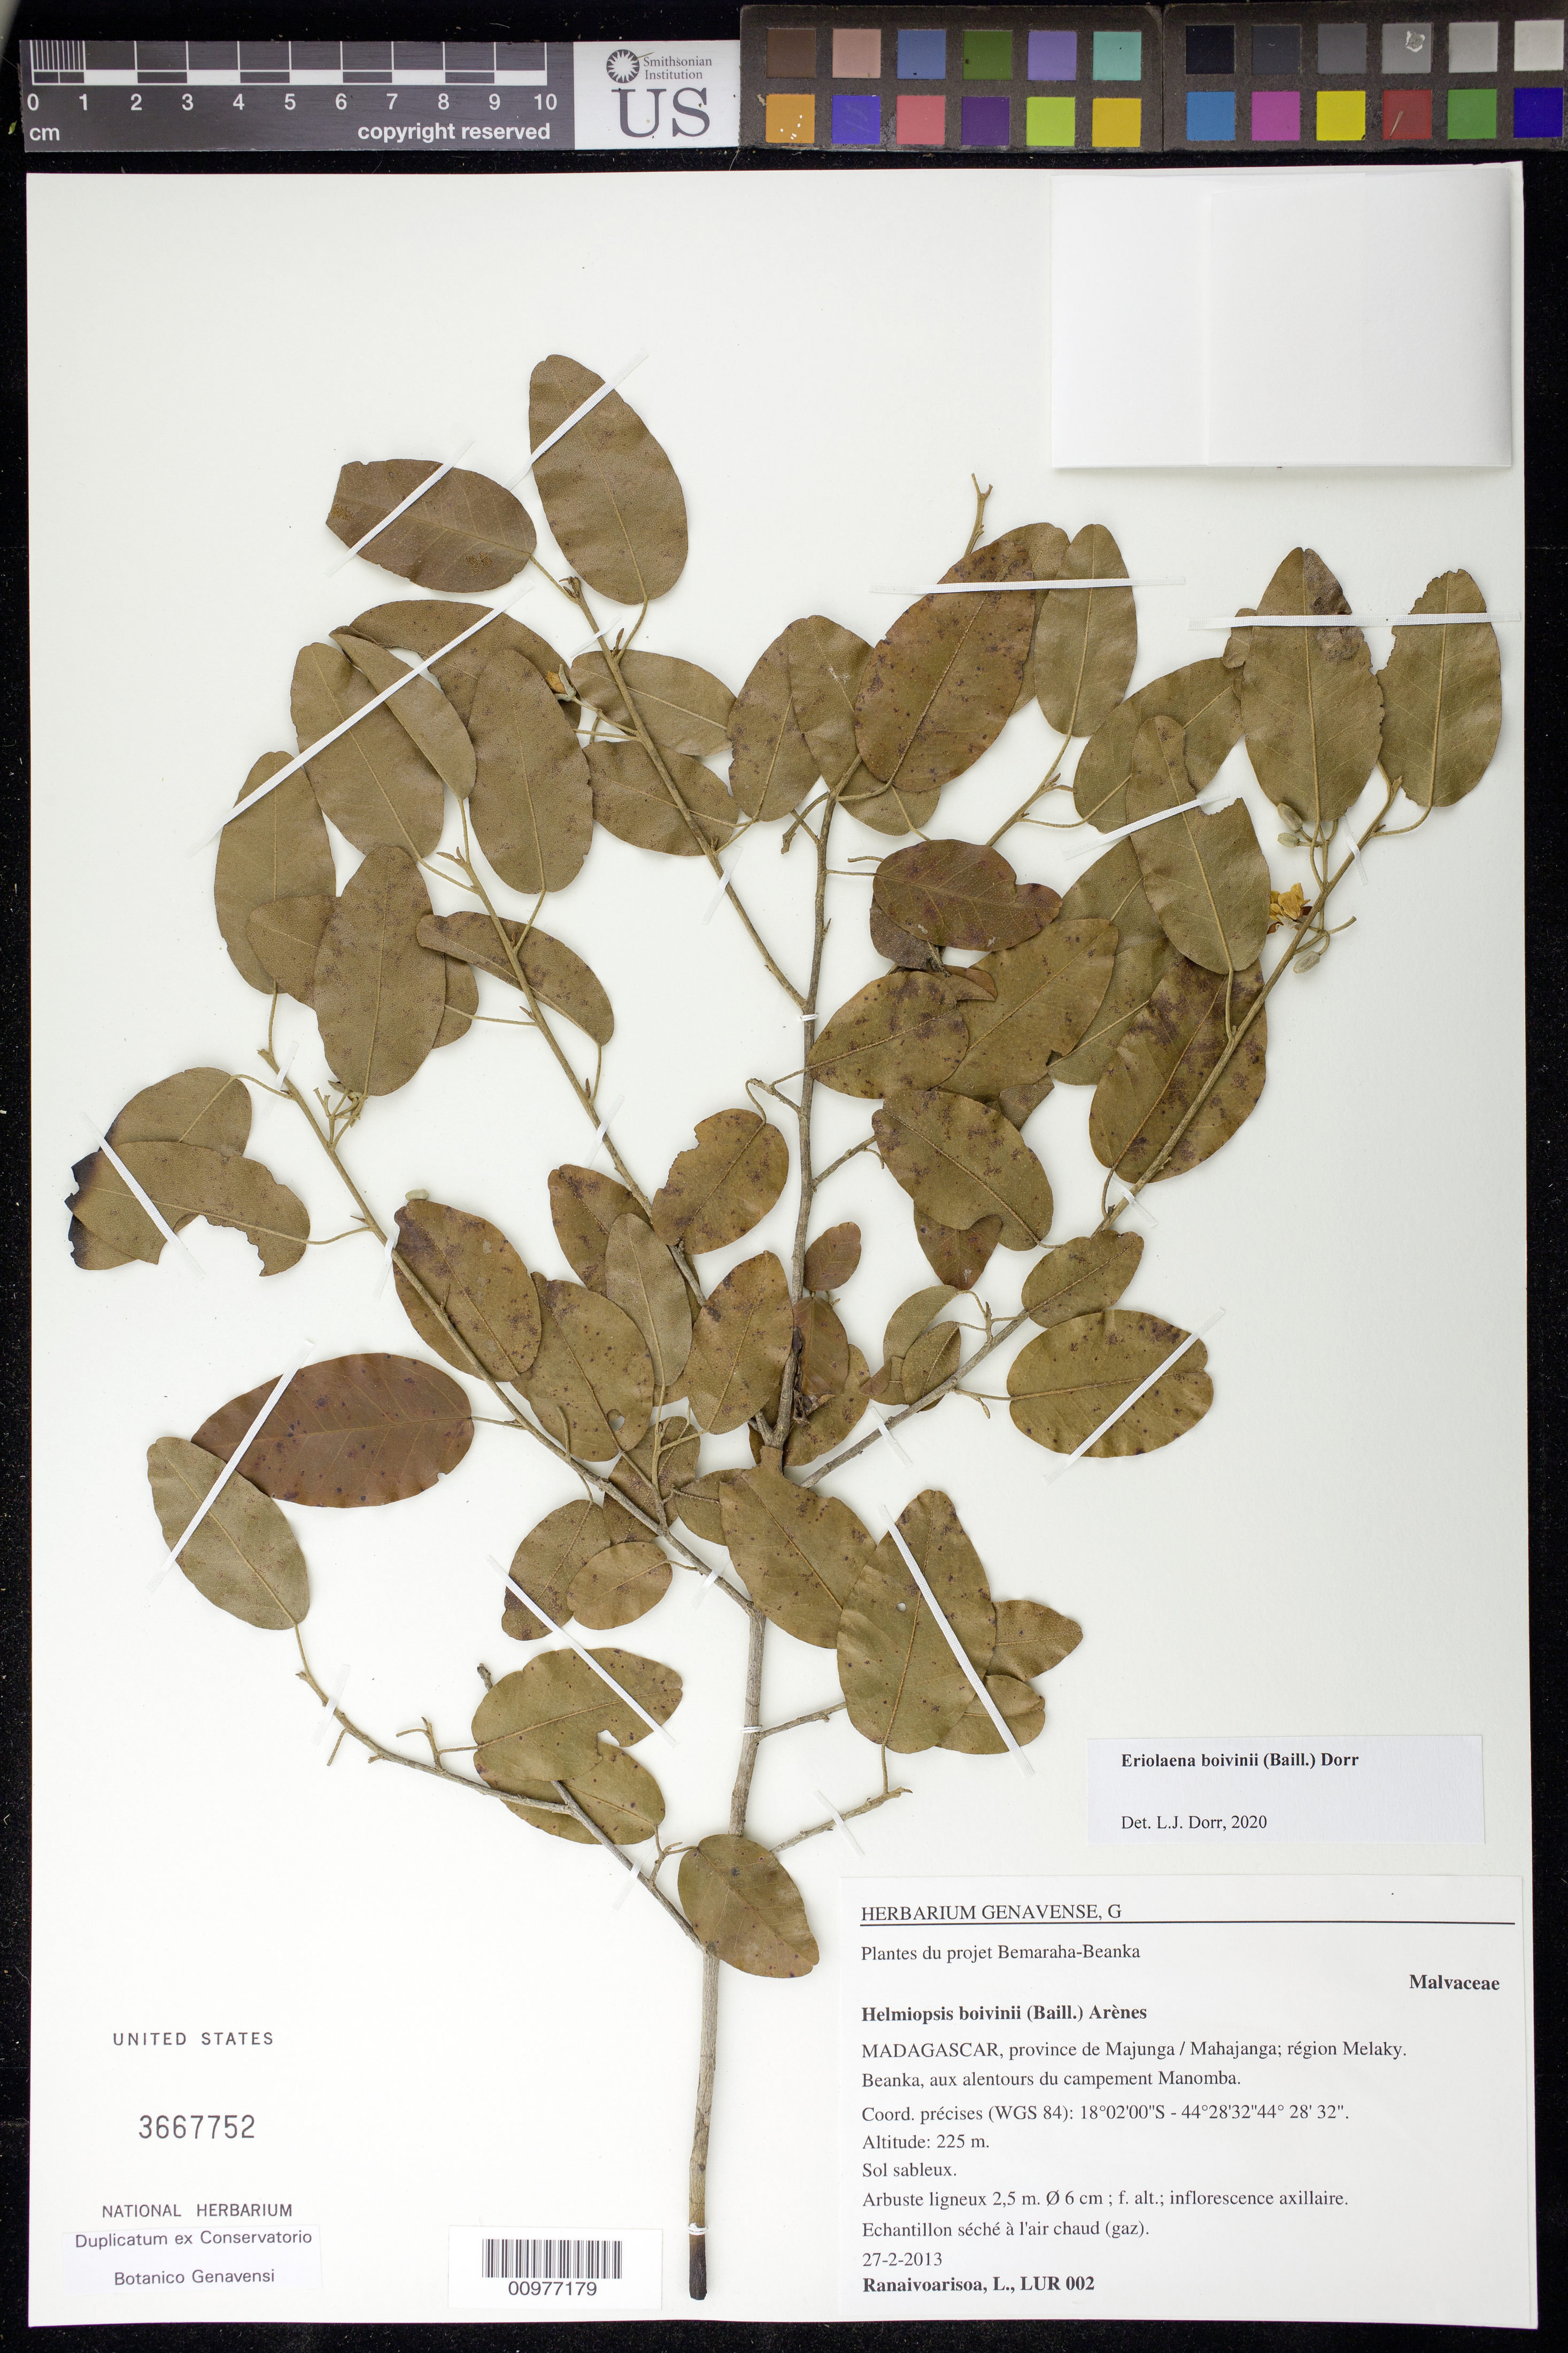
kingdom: Plantae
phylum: Tracheophyta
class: Magnoliopsida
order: Malvales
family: Malvaceae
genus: Eriolaena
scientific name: Eriolaena boivinii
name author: (Baill.) Dorr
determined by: Dorr, L. J., (BOT), Smithsonian Institution - National Museum of Natural History (UNITED STATES)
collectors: L. Ranaivoarisoa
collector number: LUR 002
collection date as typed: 27-3-2013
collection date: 2013-03-27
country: Madagascar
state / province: Melaky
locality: region Melaky aux alentours du campement Manomba, Beanka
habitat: sol sableux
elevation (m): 225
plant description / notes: echantillon seche a l'air chaud (gaz)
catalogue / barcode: US 3667752